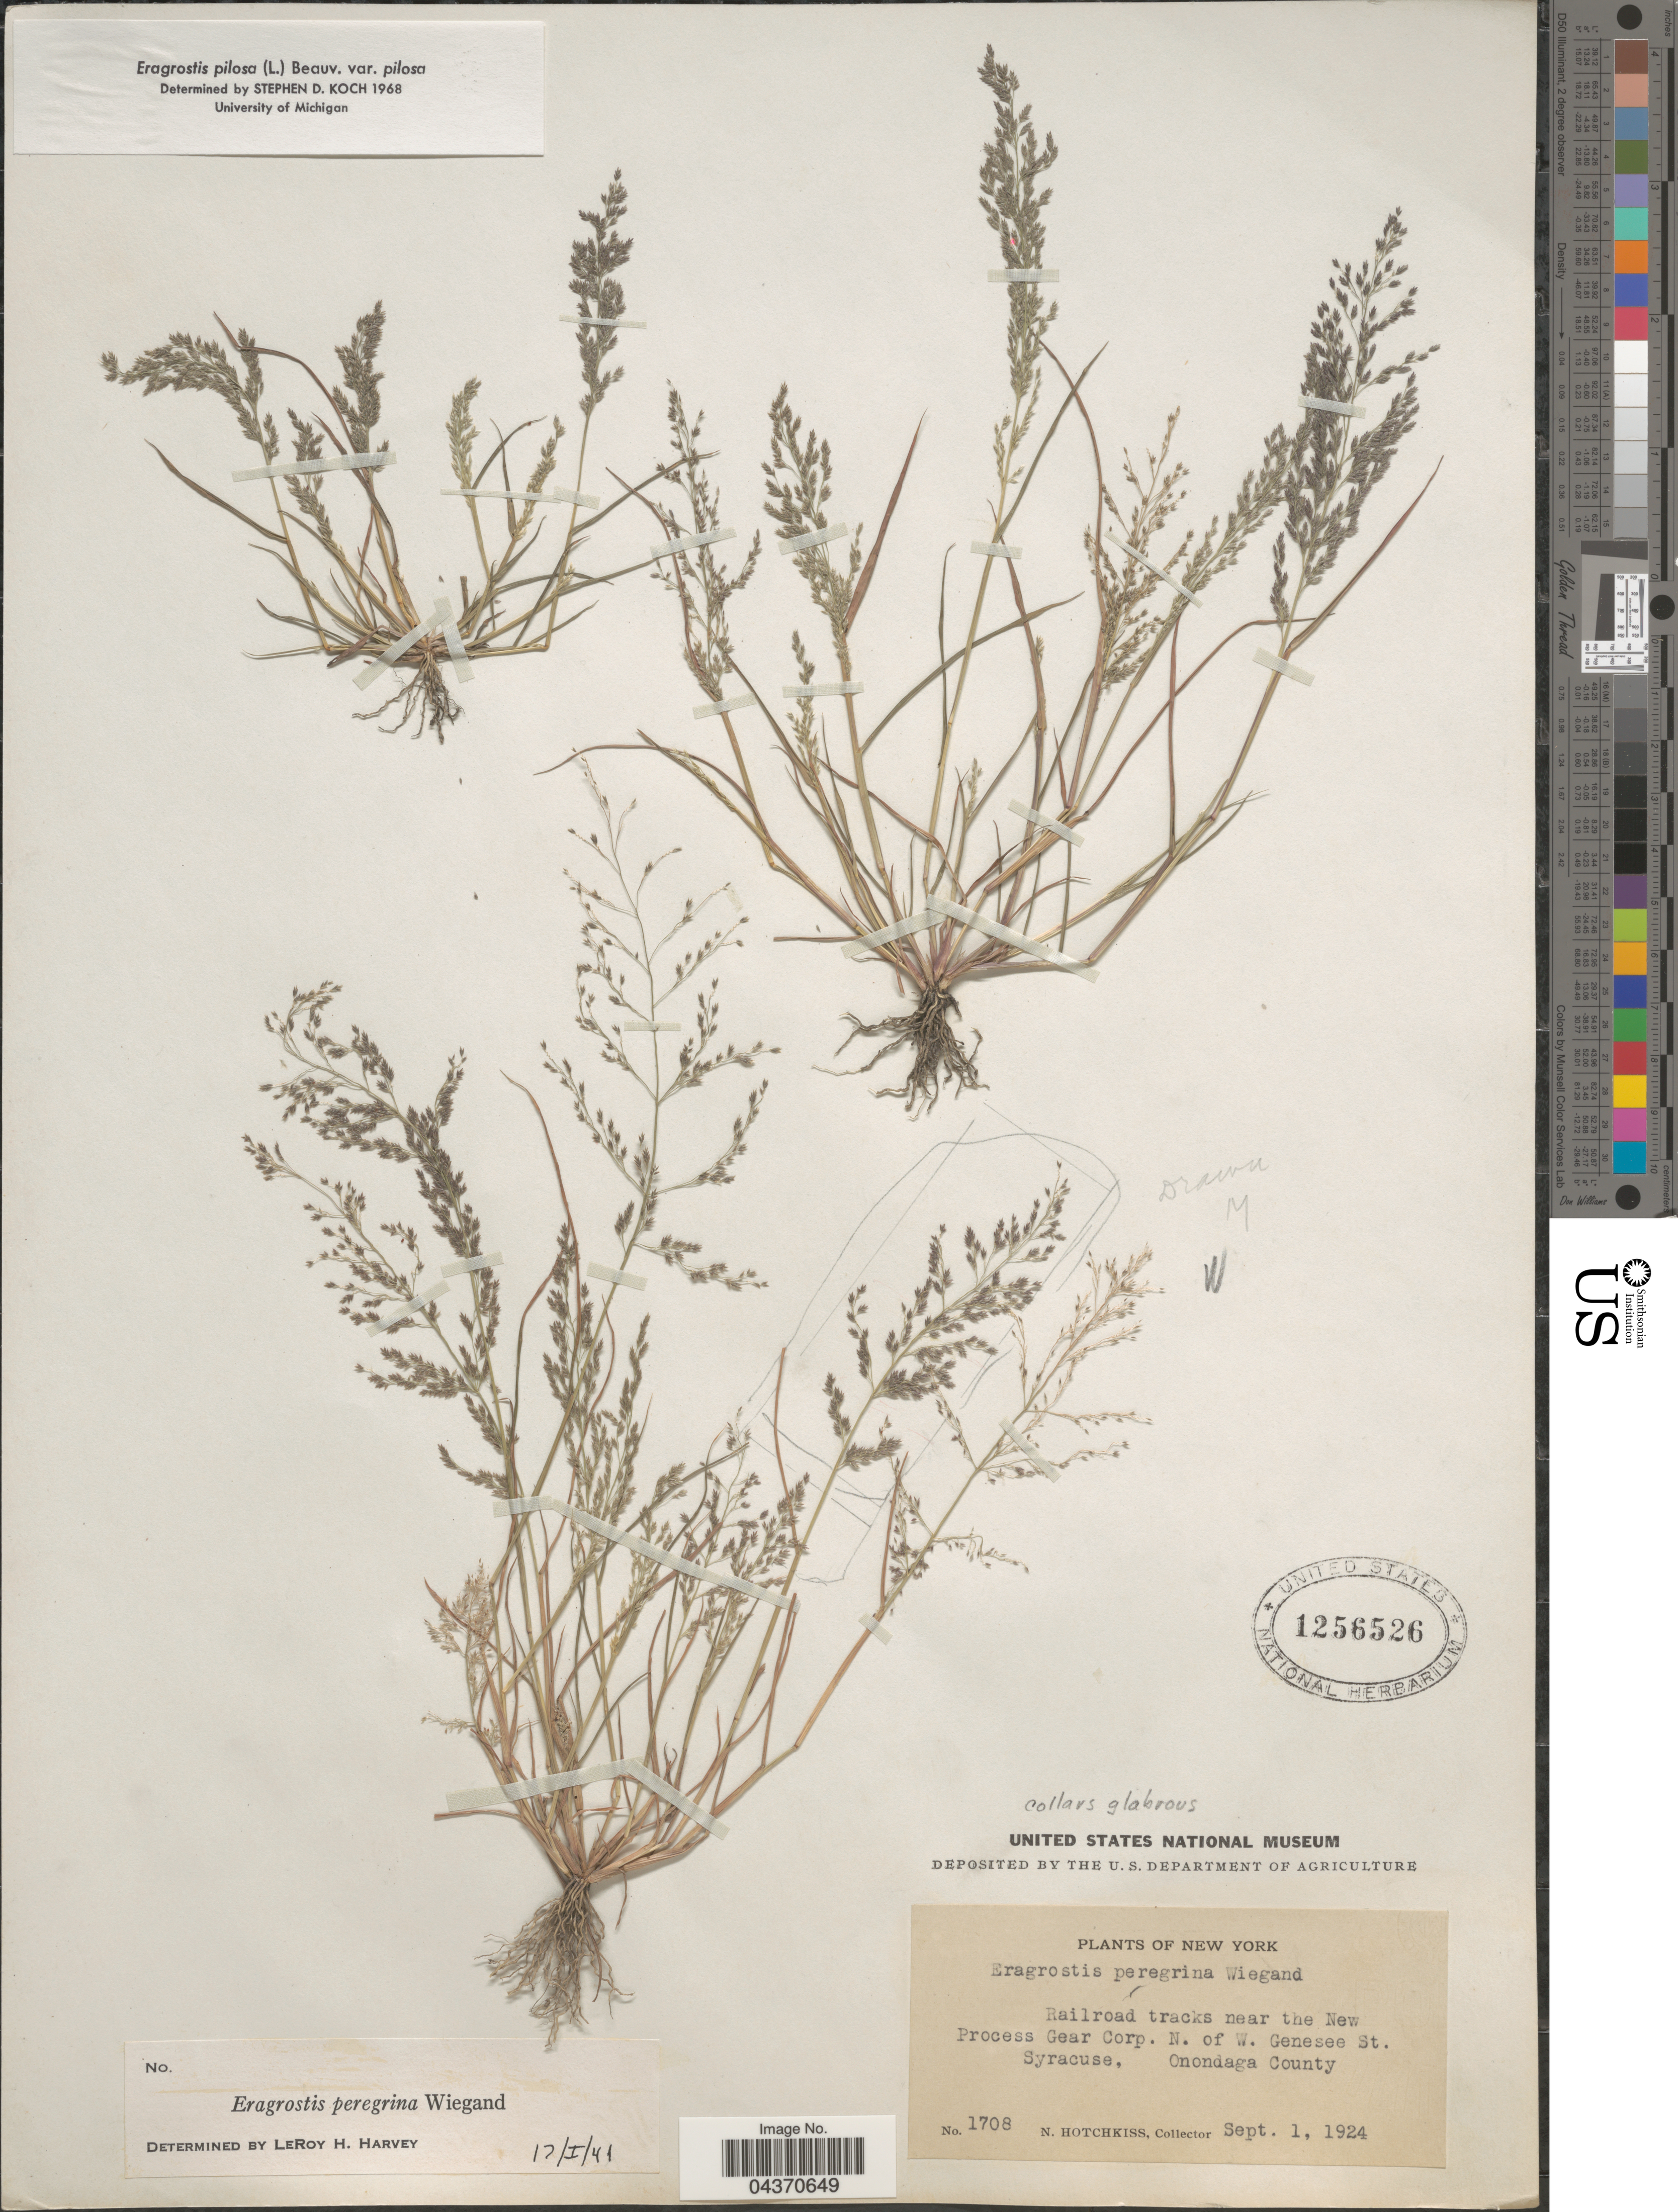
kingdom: Plantae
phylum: Tracheophyta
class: Liliopsida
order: Poales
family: Poaceae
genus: Eragrostis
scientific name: Eragrostis pilosa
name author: (L.) P. Beauv.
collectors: N. Hotchkiss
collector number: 1708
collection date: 1924-09-01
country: United States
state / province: New York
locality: Railroad tracks near the New Process Gear Corp. N. of W. Genesee St. Syracuse, Onondaga County.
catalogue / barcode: US 1256526